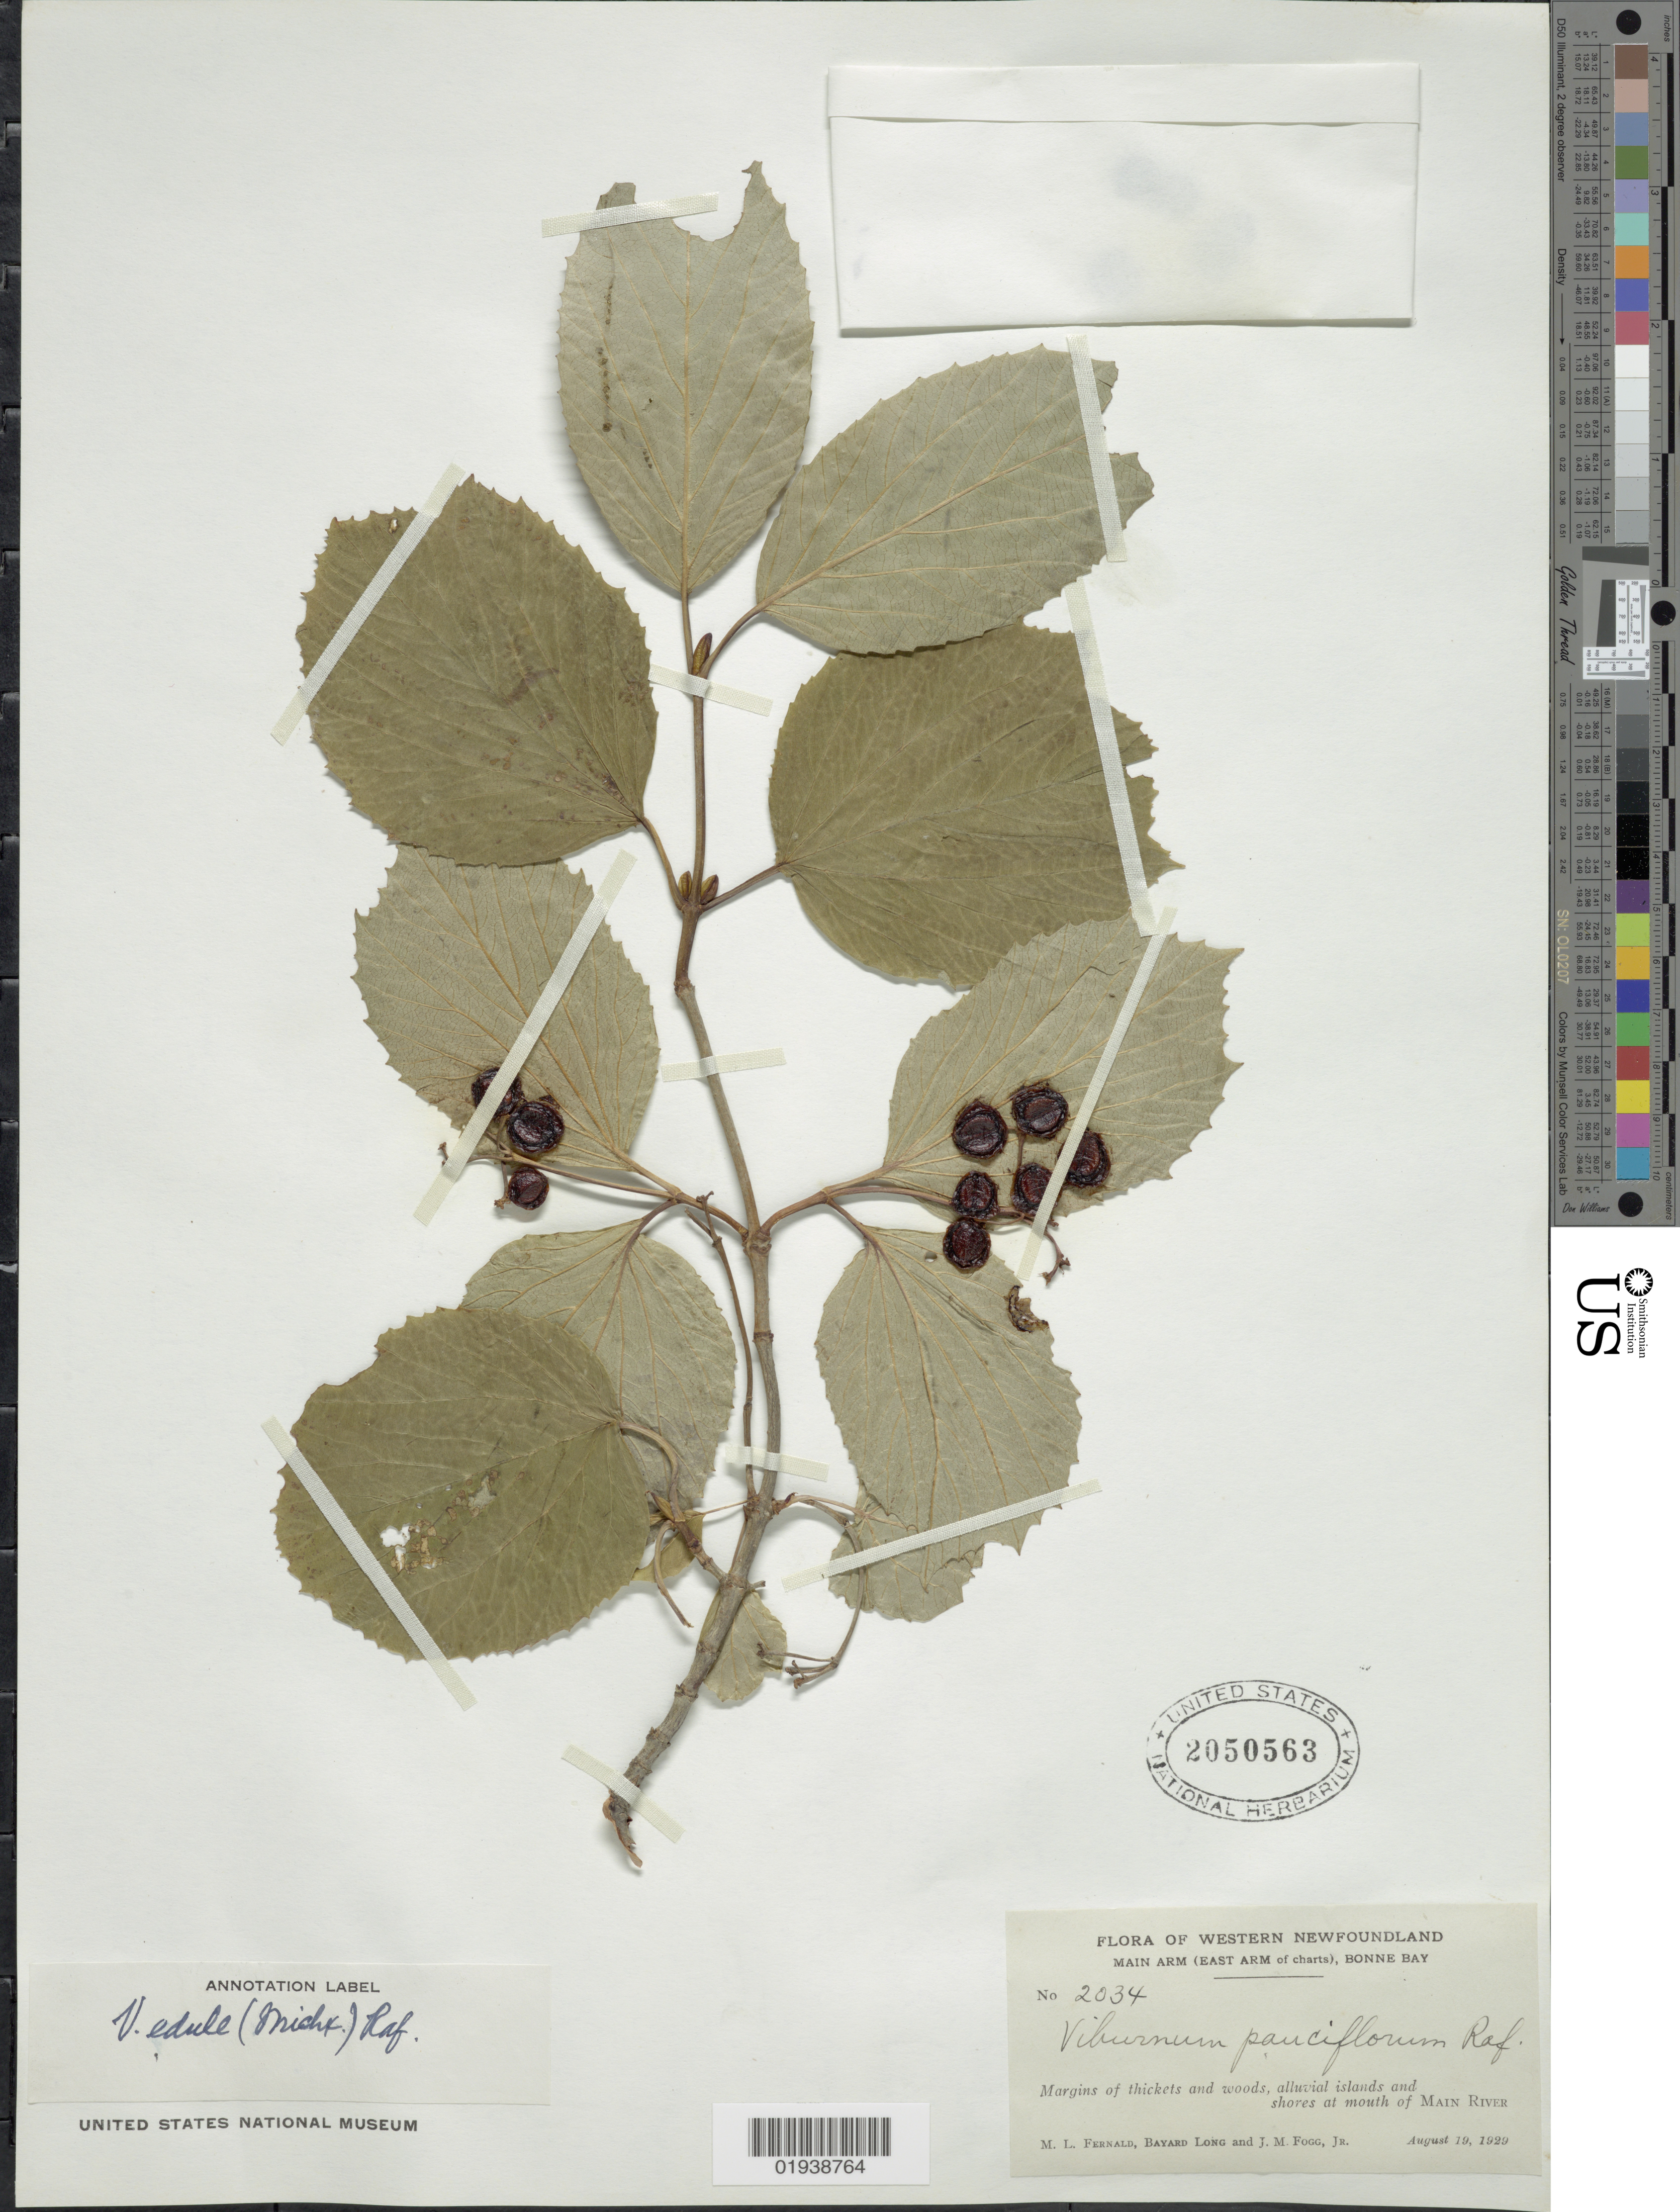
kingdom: Plantae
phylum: Tracheophyta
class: Magnoliopsida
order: Dipsacales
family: Viburnaceae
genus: Viburnum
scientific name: Viburnum edule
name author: (Michx.) Raf.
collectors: M. L. Fernald, B. Long & J. Fogg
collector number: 2034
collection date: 1929-08-19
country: Canada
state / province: Newfoundland and Labrador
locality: Western Newfoundland. Main Arm (East Arm of charts), Bonne Bay. Margins of thickets and woods, alluvial islands and shores at mouth of Main River.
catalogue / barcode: US 2050563